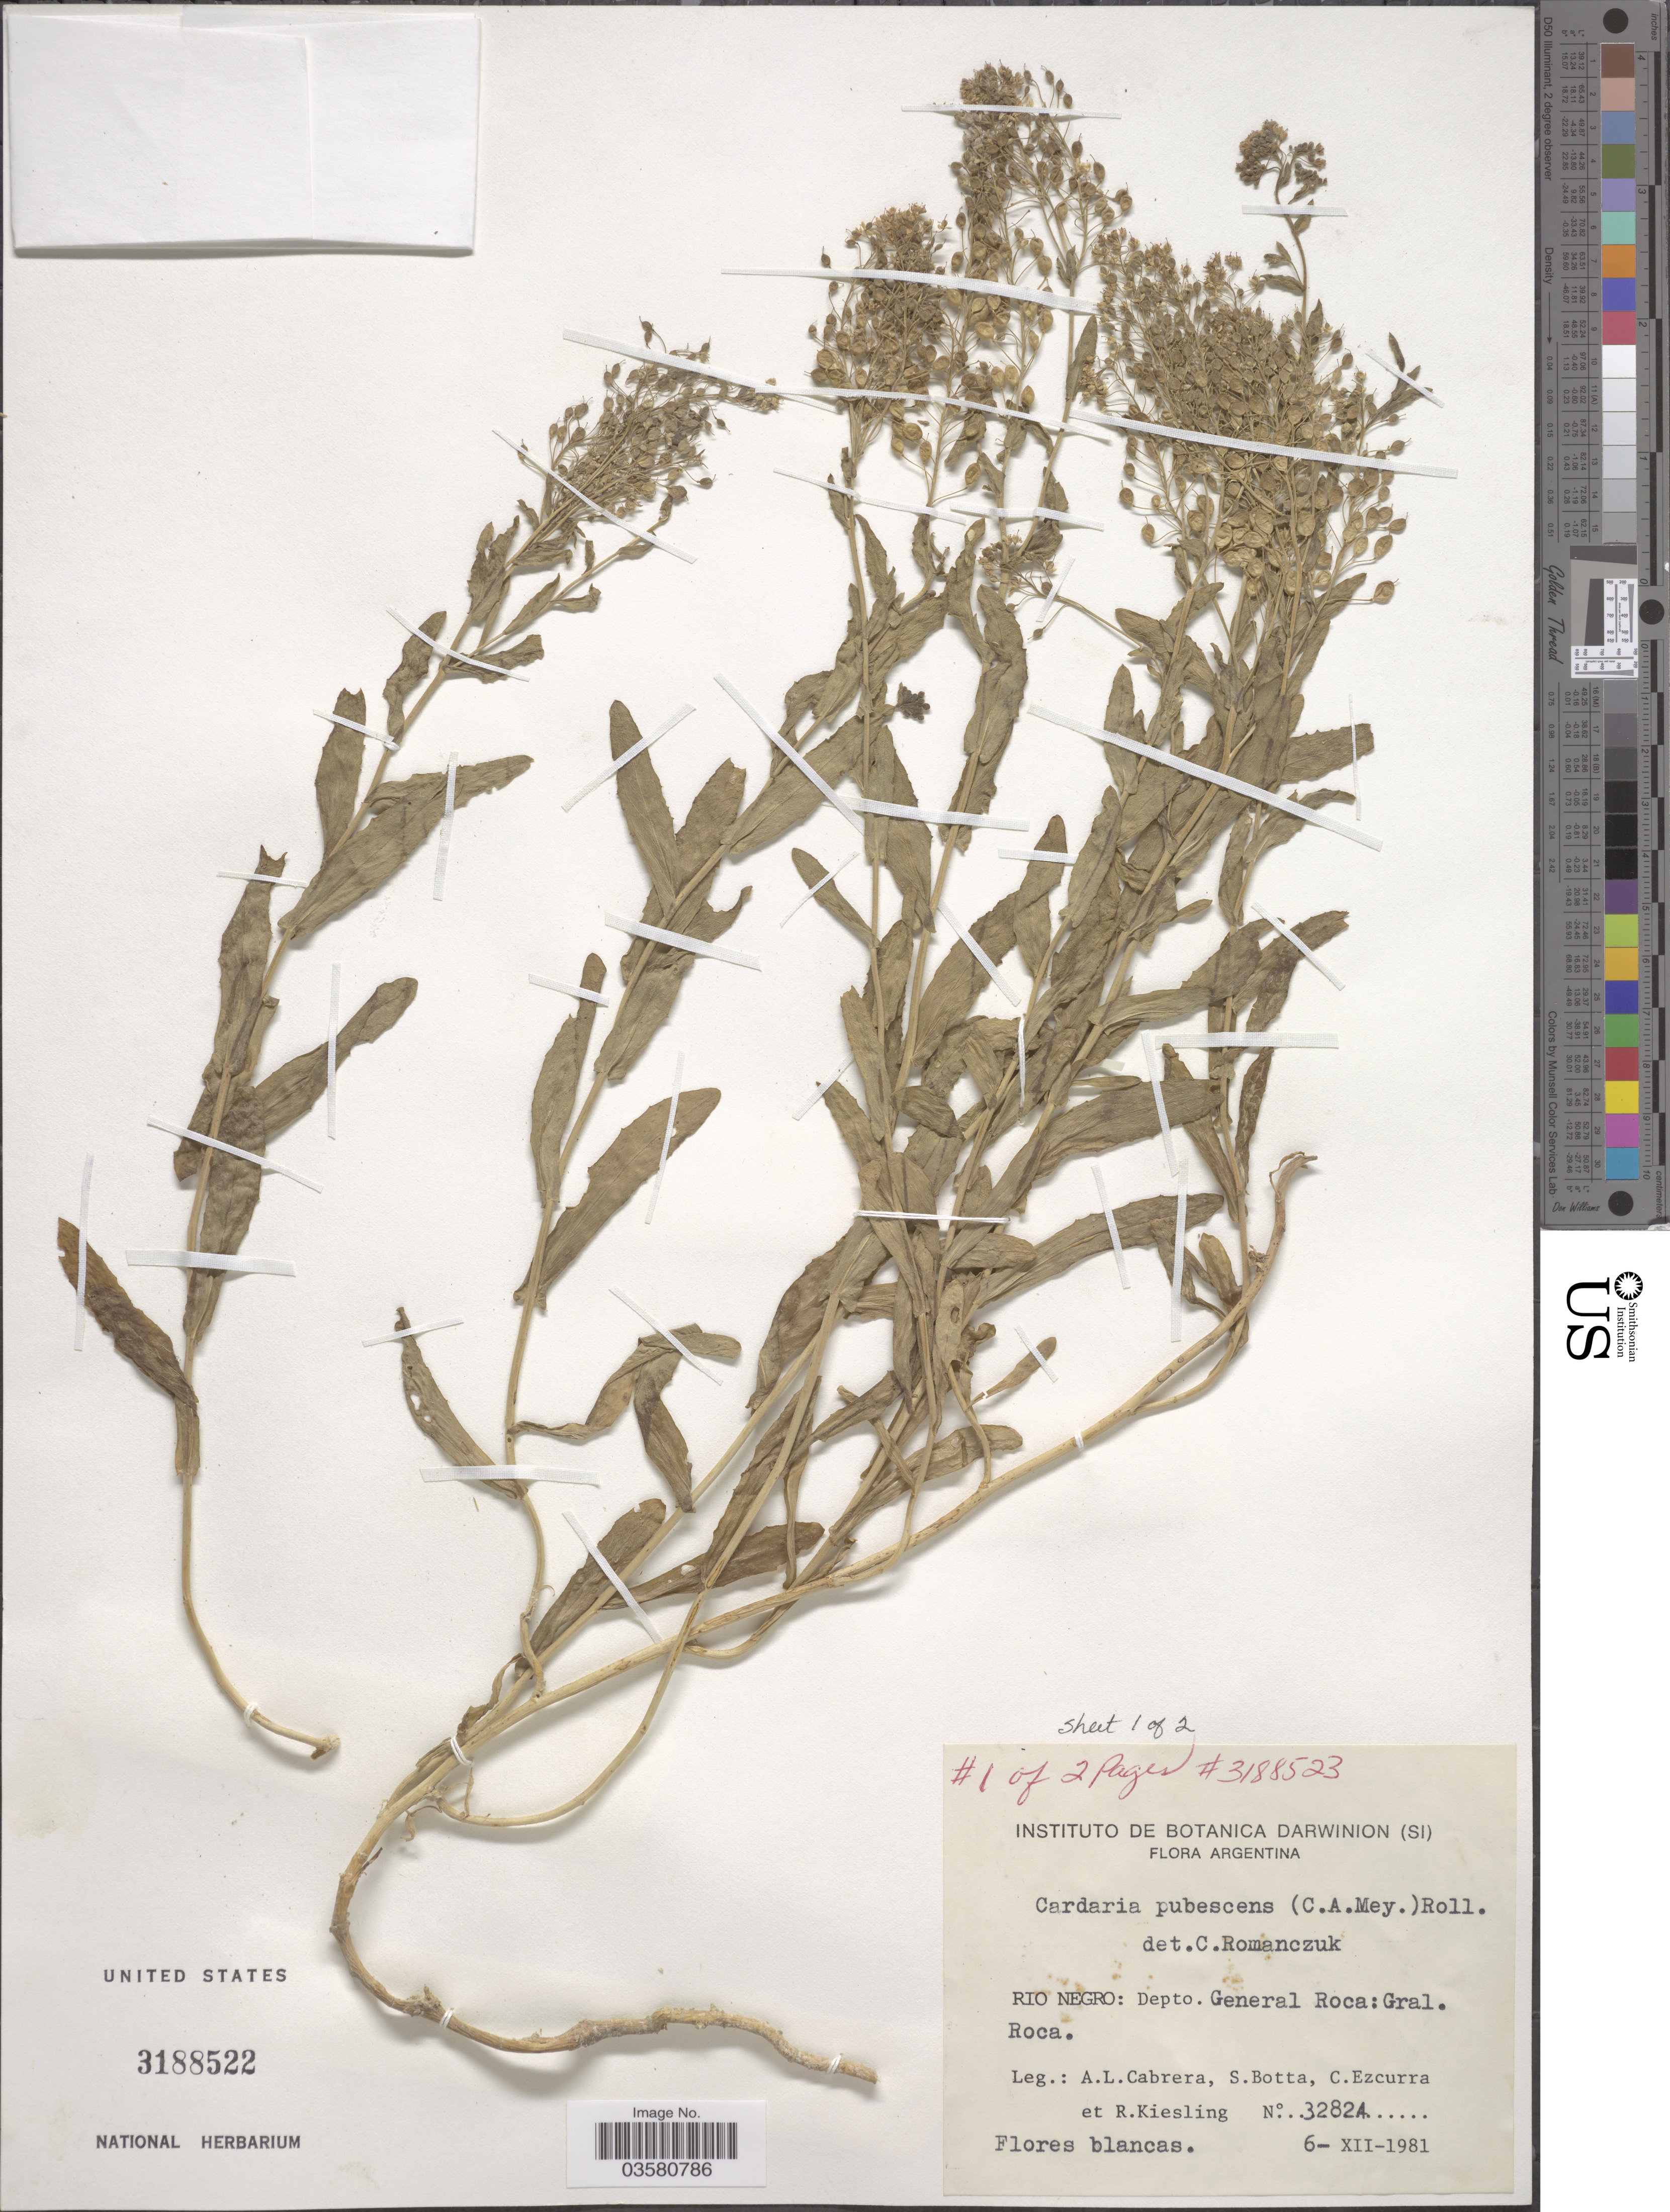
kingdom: Plantae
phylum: Tracheophyta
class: Magnoliopsida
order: Brassicales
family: Brassicaceae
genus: Lepidium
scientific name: Lepidium appelianum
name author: Al-Shehbaz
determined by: Strong, M. T., (US), Smithsonian Institution - National Museum of Natural History (UNITED STATES)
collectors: A. L. Cabrera, S. Botta, C. Ezcurra & R. Kiesling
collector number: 32824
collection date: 1981-12-06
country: Argentina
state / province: Rio Negro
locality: Depto. General Roca: Gral. Roca.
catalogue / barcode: US 3188522